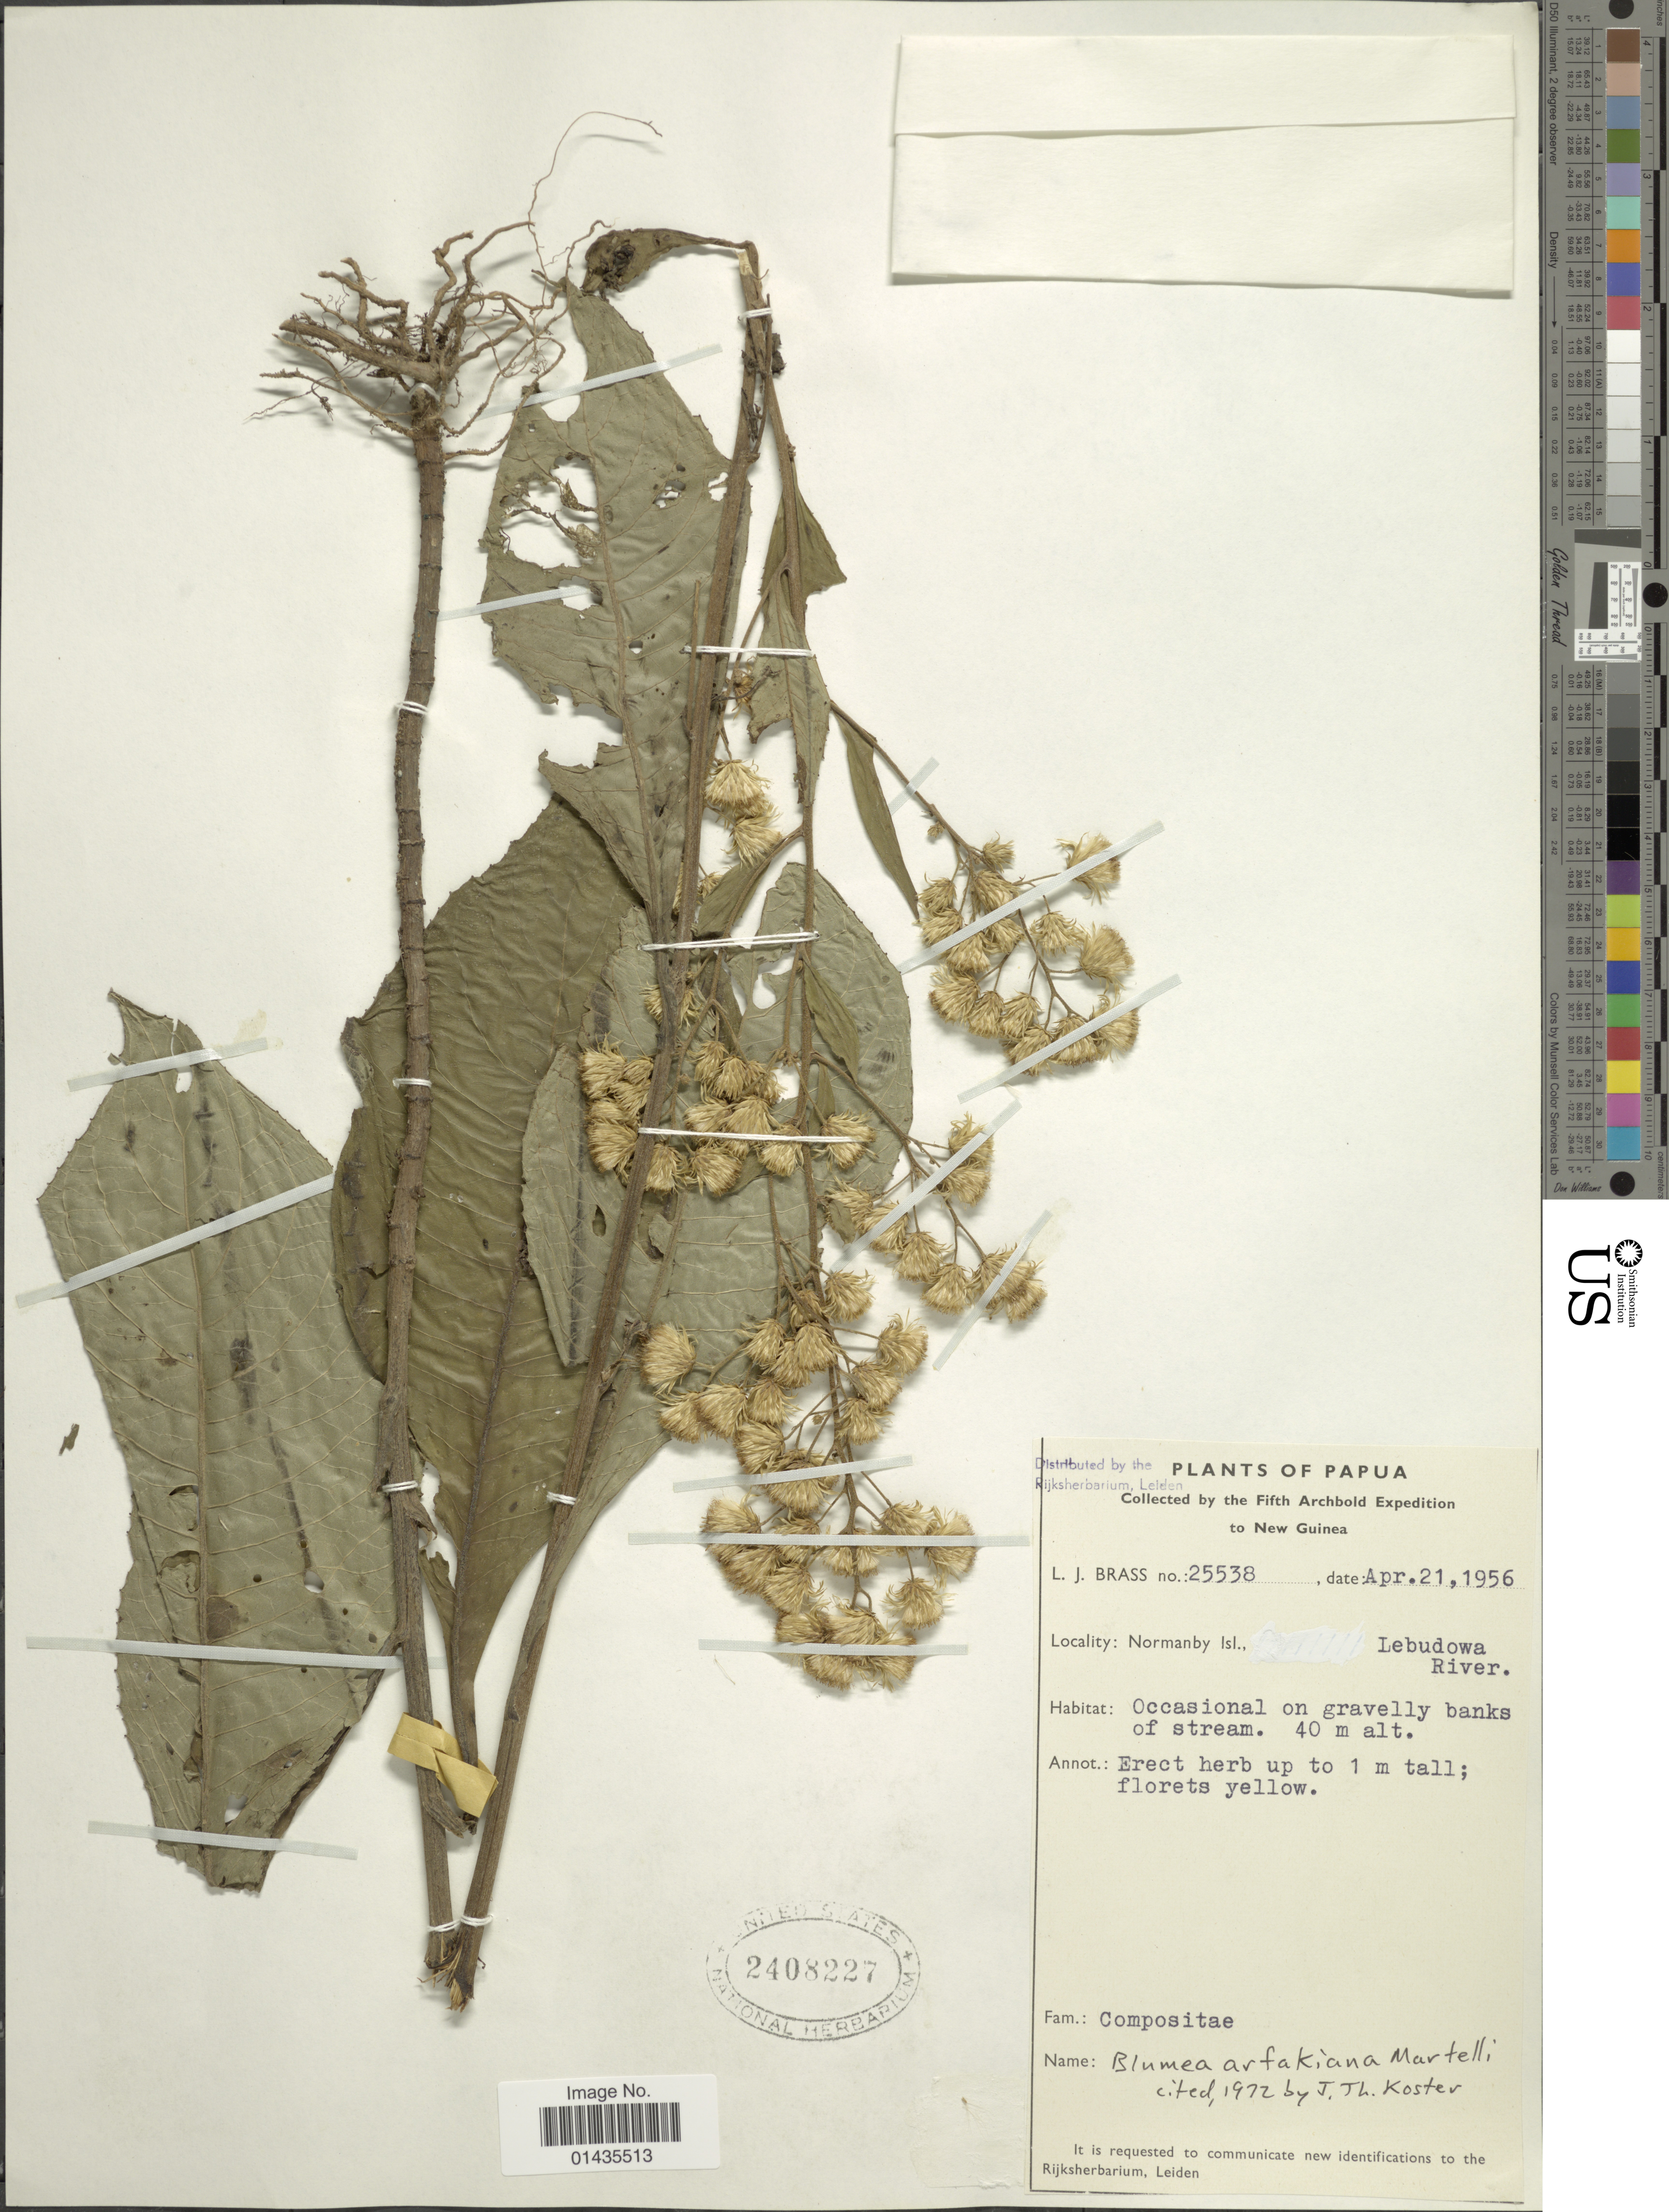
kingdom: Plantae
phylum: Tracheophyta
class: Magnoliopsida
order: Asterales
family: Asteraceae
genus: Blumea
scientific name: Blumea arfakiana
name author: Mart.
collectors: L. J. Brass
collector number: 25538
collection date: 1956-04-21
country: Papua New Guinea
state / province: Milne Bay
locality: Papua, New Guinea, Normanby Isl., Lebudowa River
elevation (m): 40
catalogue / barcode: US 2408227